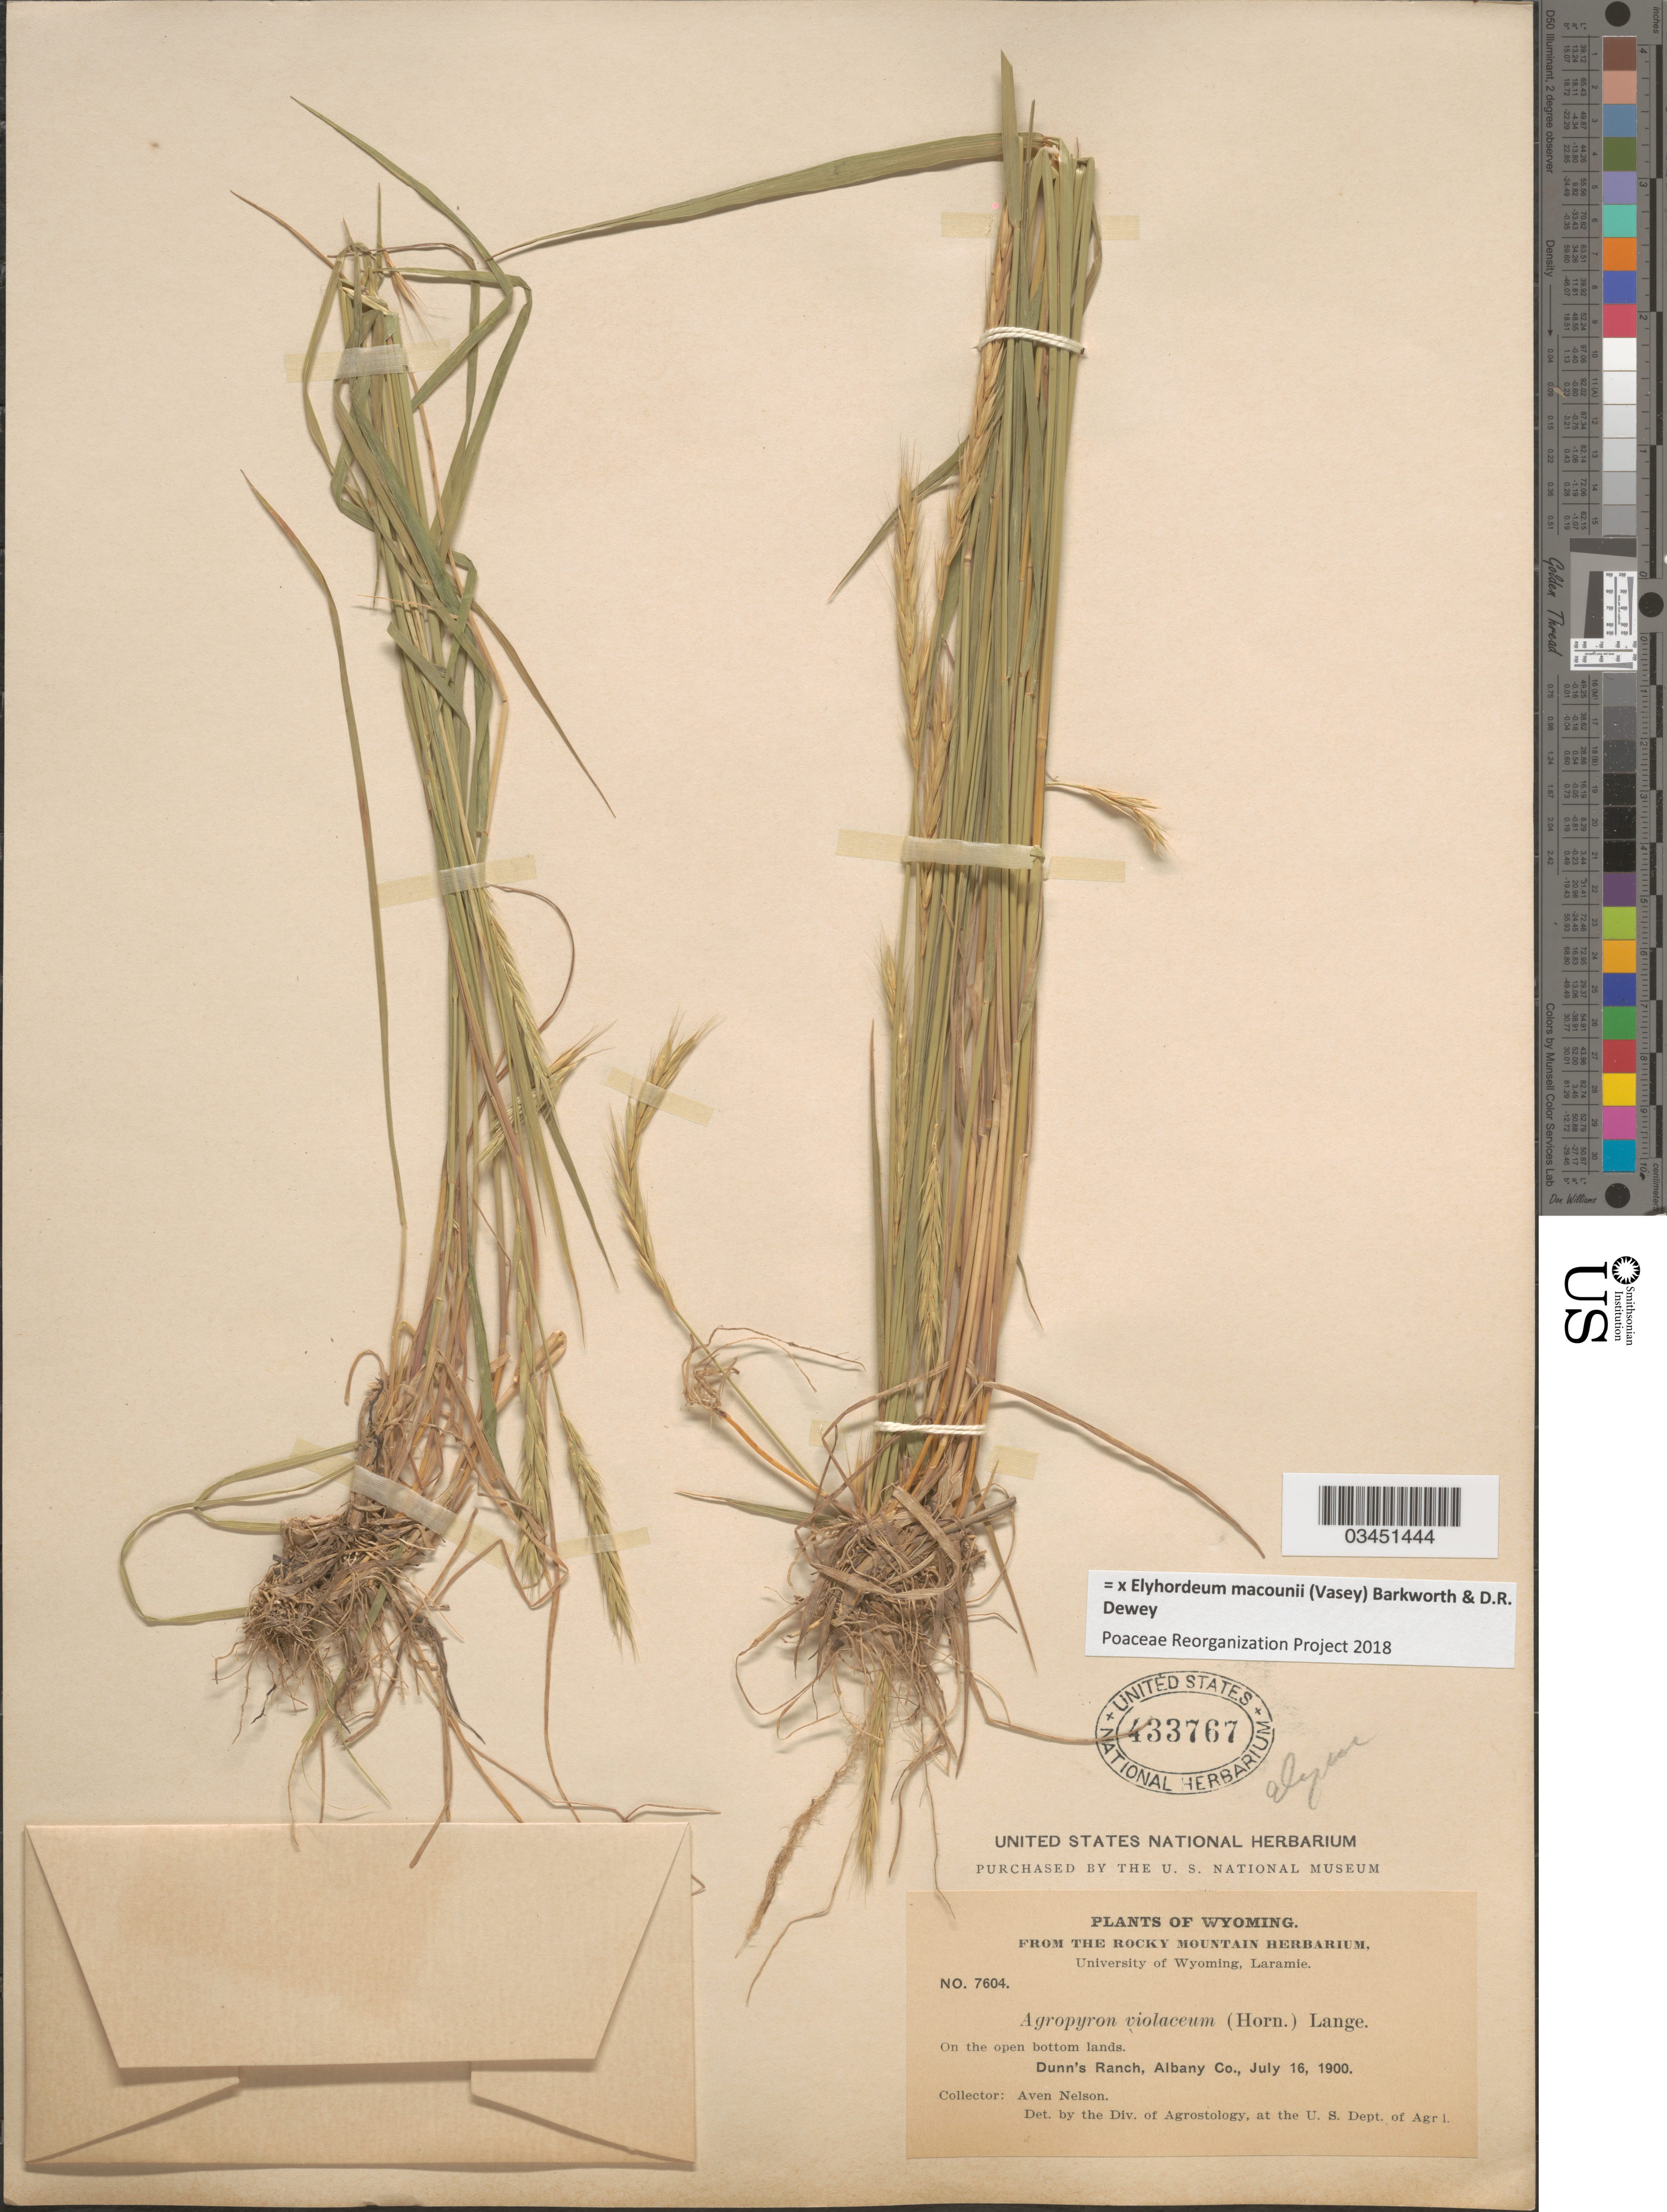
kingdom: Plantae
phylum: Tracheophyta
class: Liliopsida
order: Poales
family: Poaceae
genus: Elyhordeum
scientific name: x Elyhordeum macounii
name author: (Vasey) Barkworth & Dewey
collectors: A. Nelson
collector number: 7604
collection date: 1900-07-16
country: United States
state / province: Wyoming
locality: Dunn's Ranch, Albany Co.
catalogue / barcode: US 433767